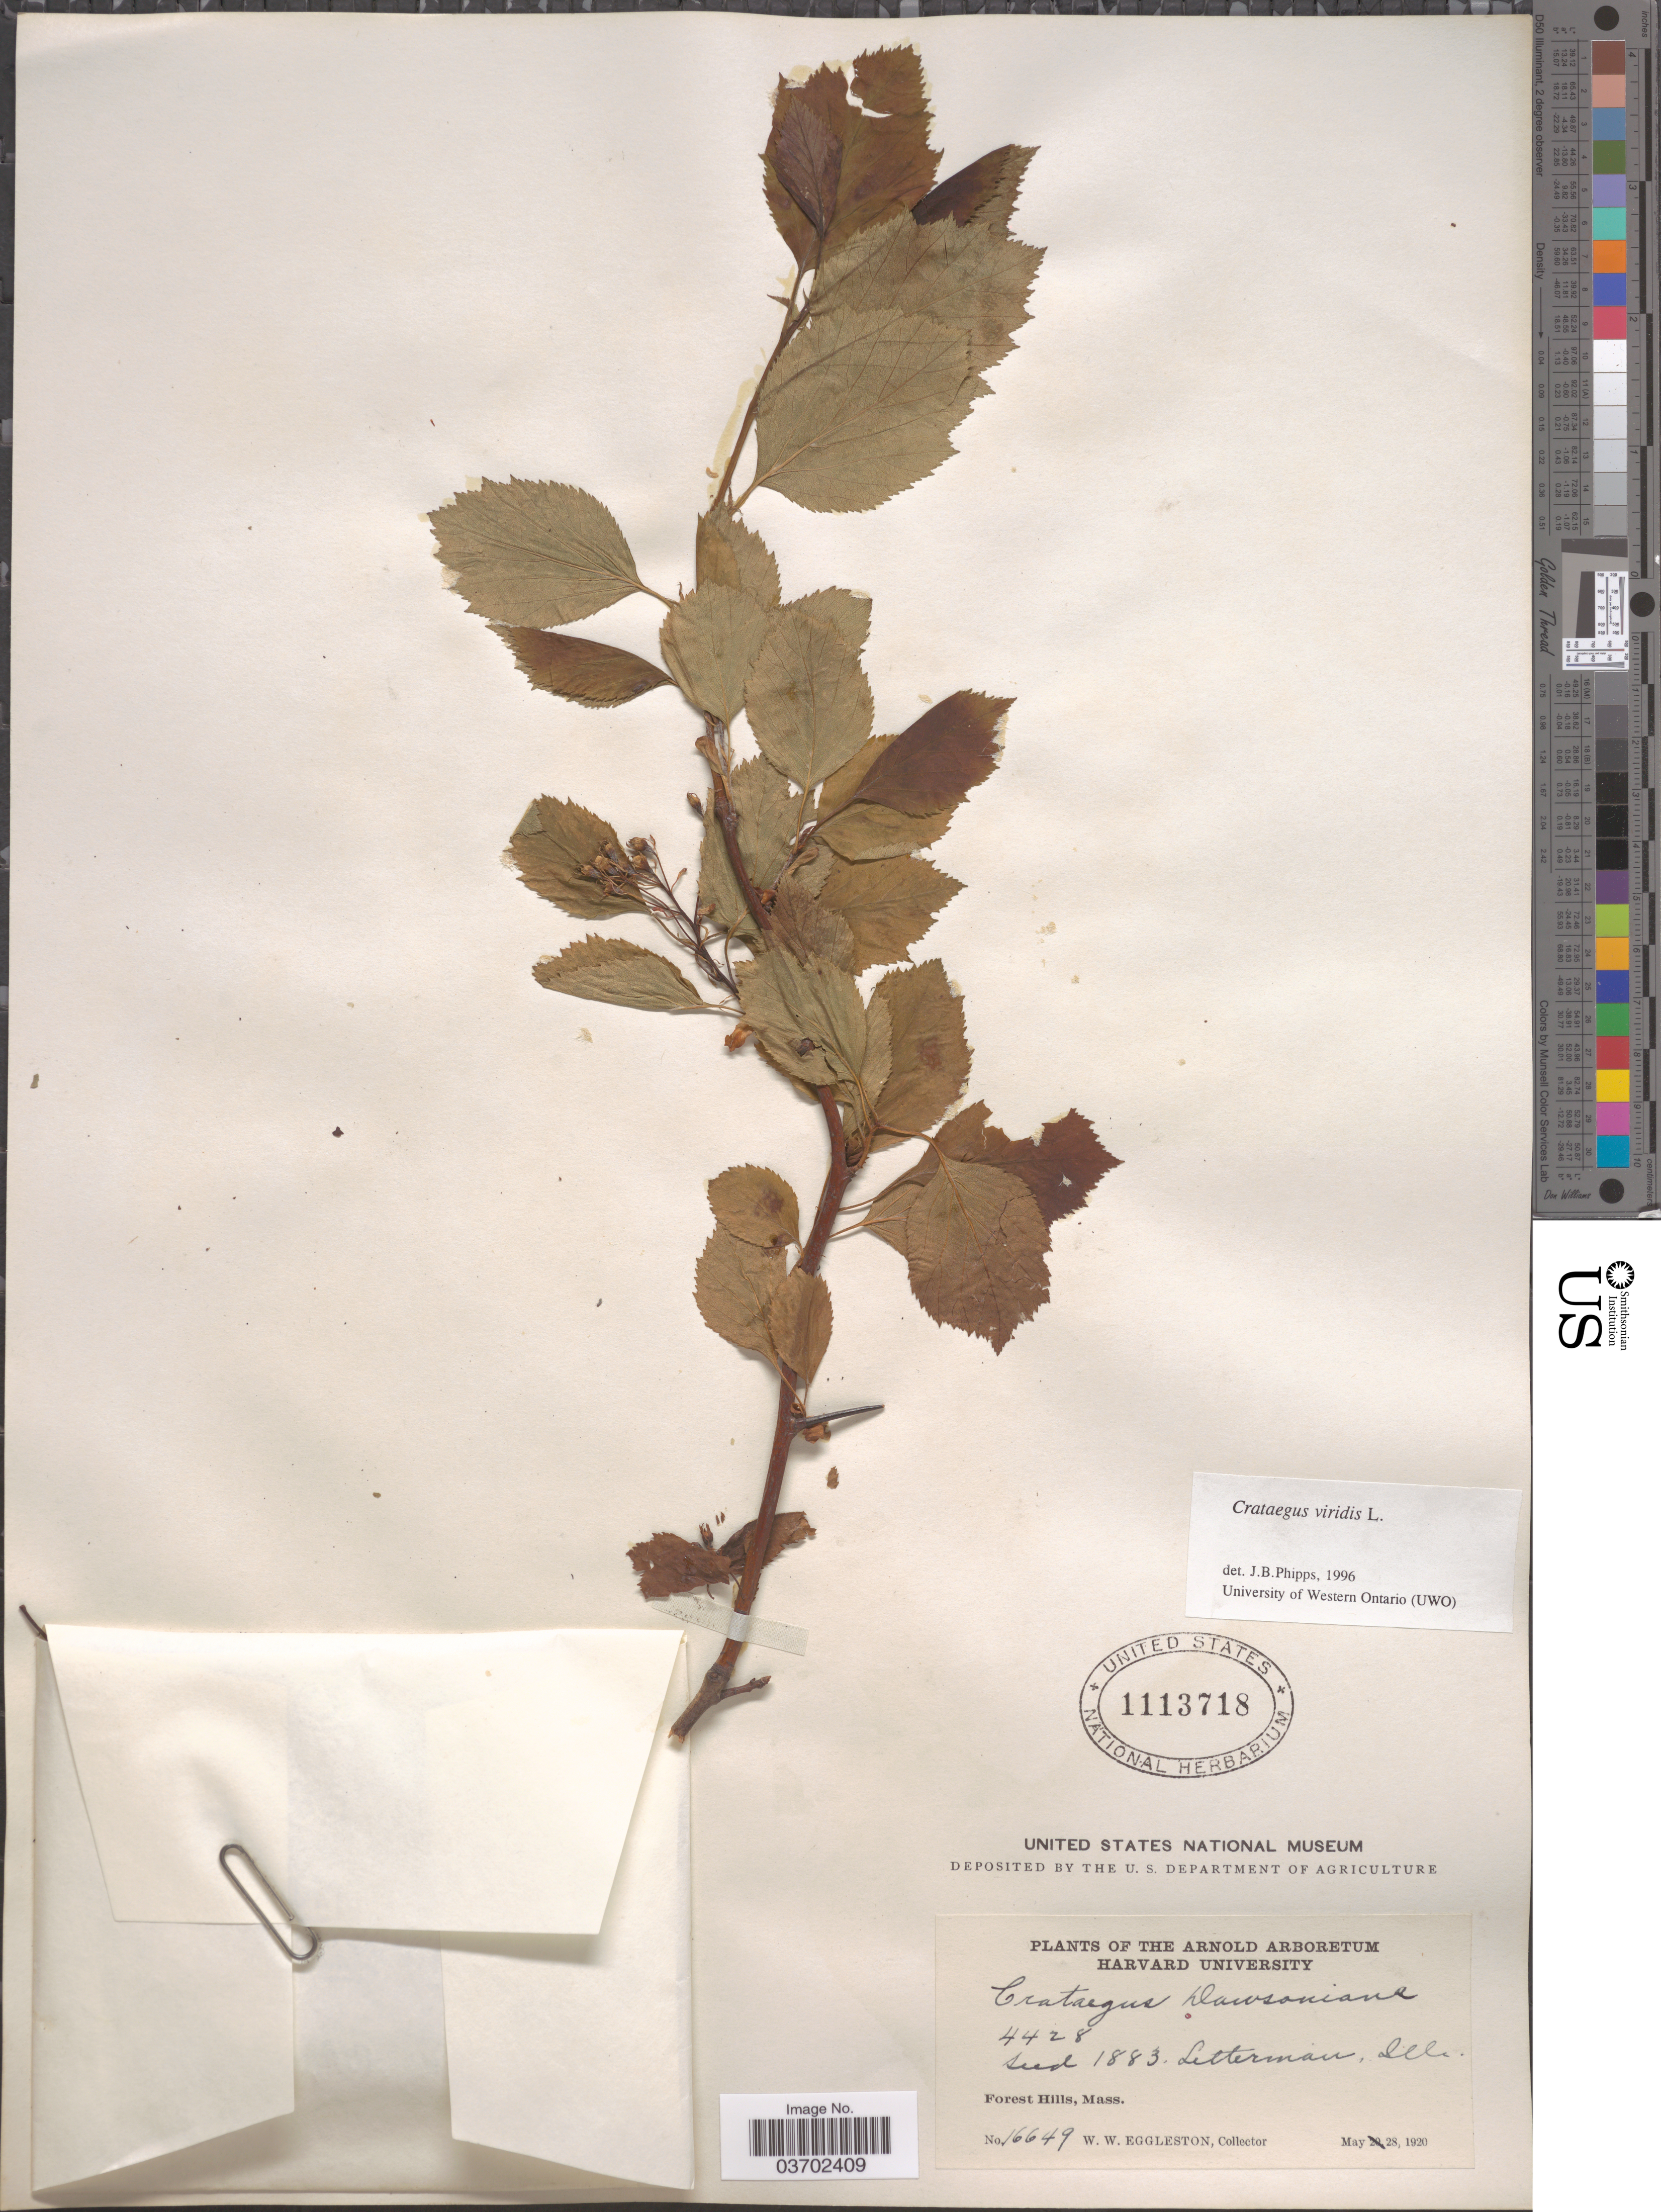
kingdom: Plantae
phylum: Tracheophyta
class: Magnoliopsida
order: Rosales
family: Rosaceae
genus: Crataegus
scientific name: Crataegus viridis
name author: L.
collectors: W. W. Eggleston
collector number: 16649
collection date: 1920-05-28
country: United States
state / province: Massachusetts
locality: Forest Hills.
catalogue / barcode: US 1113718